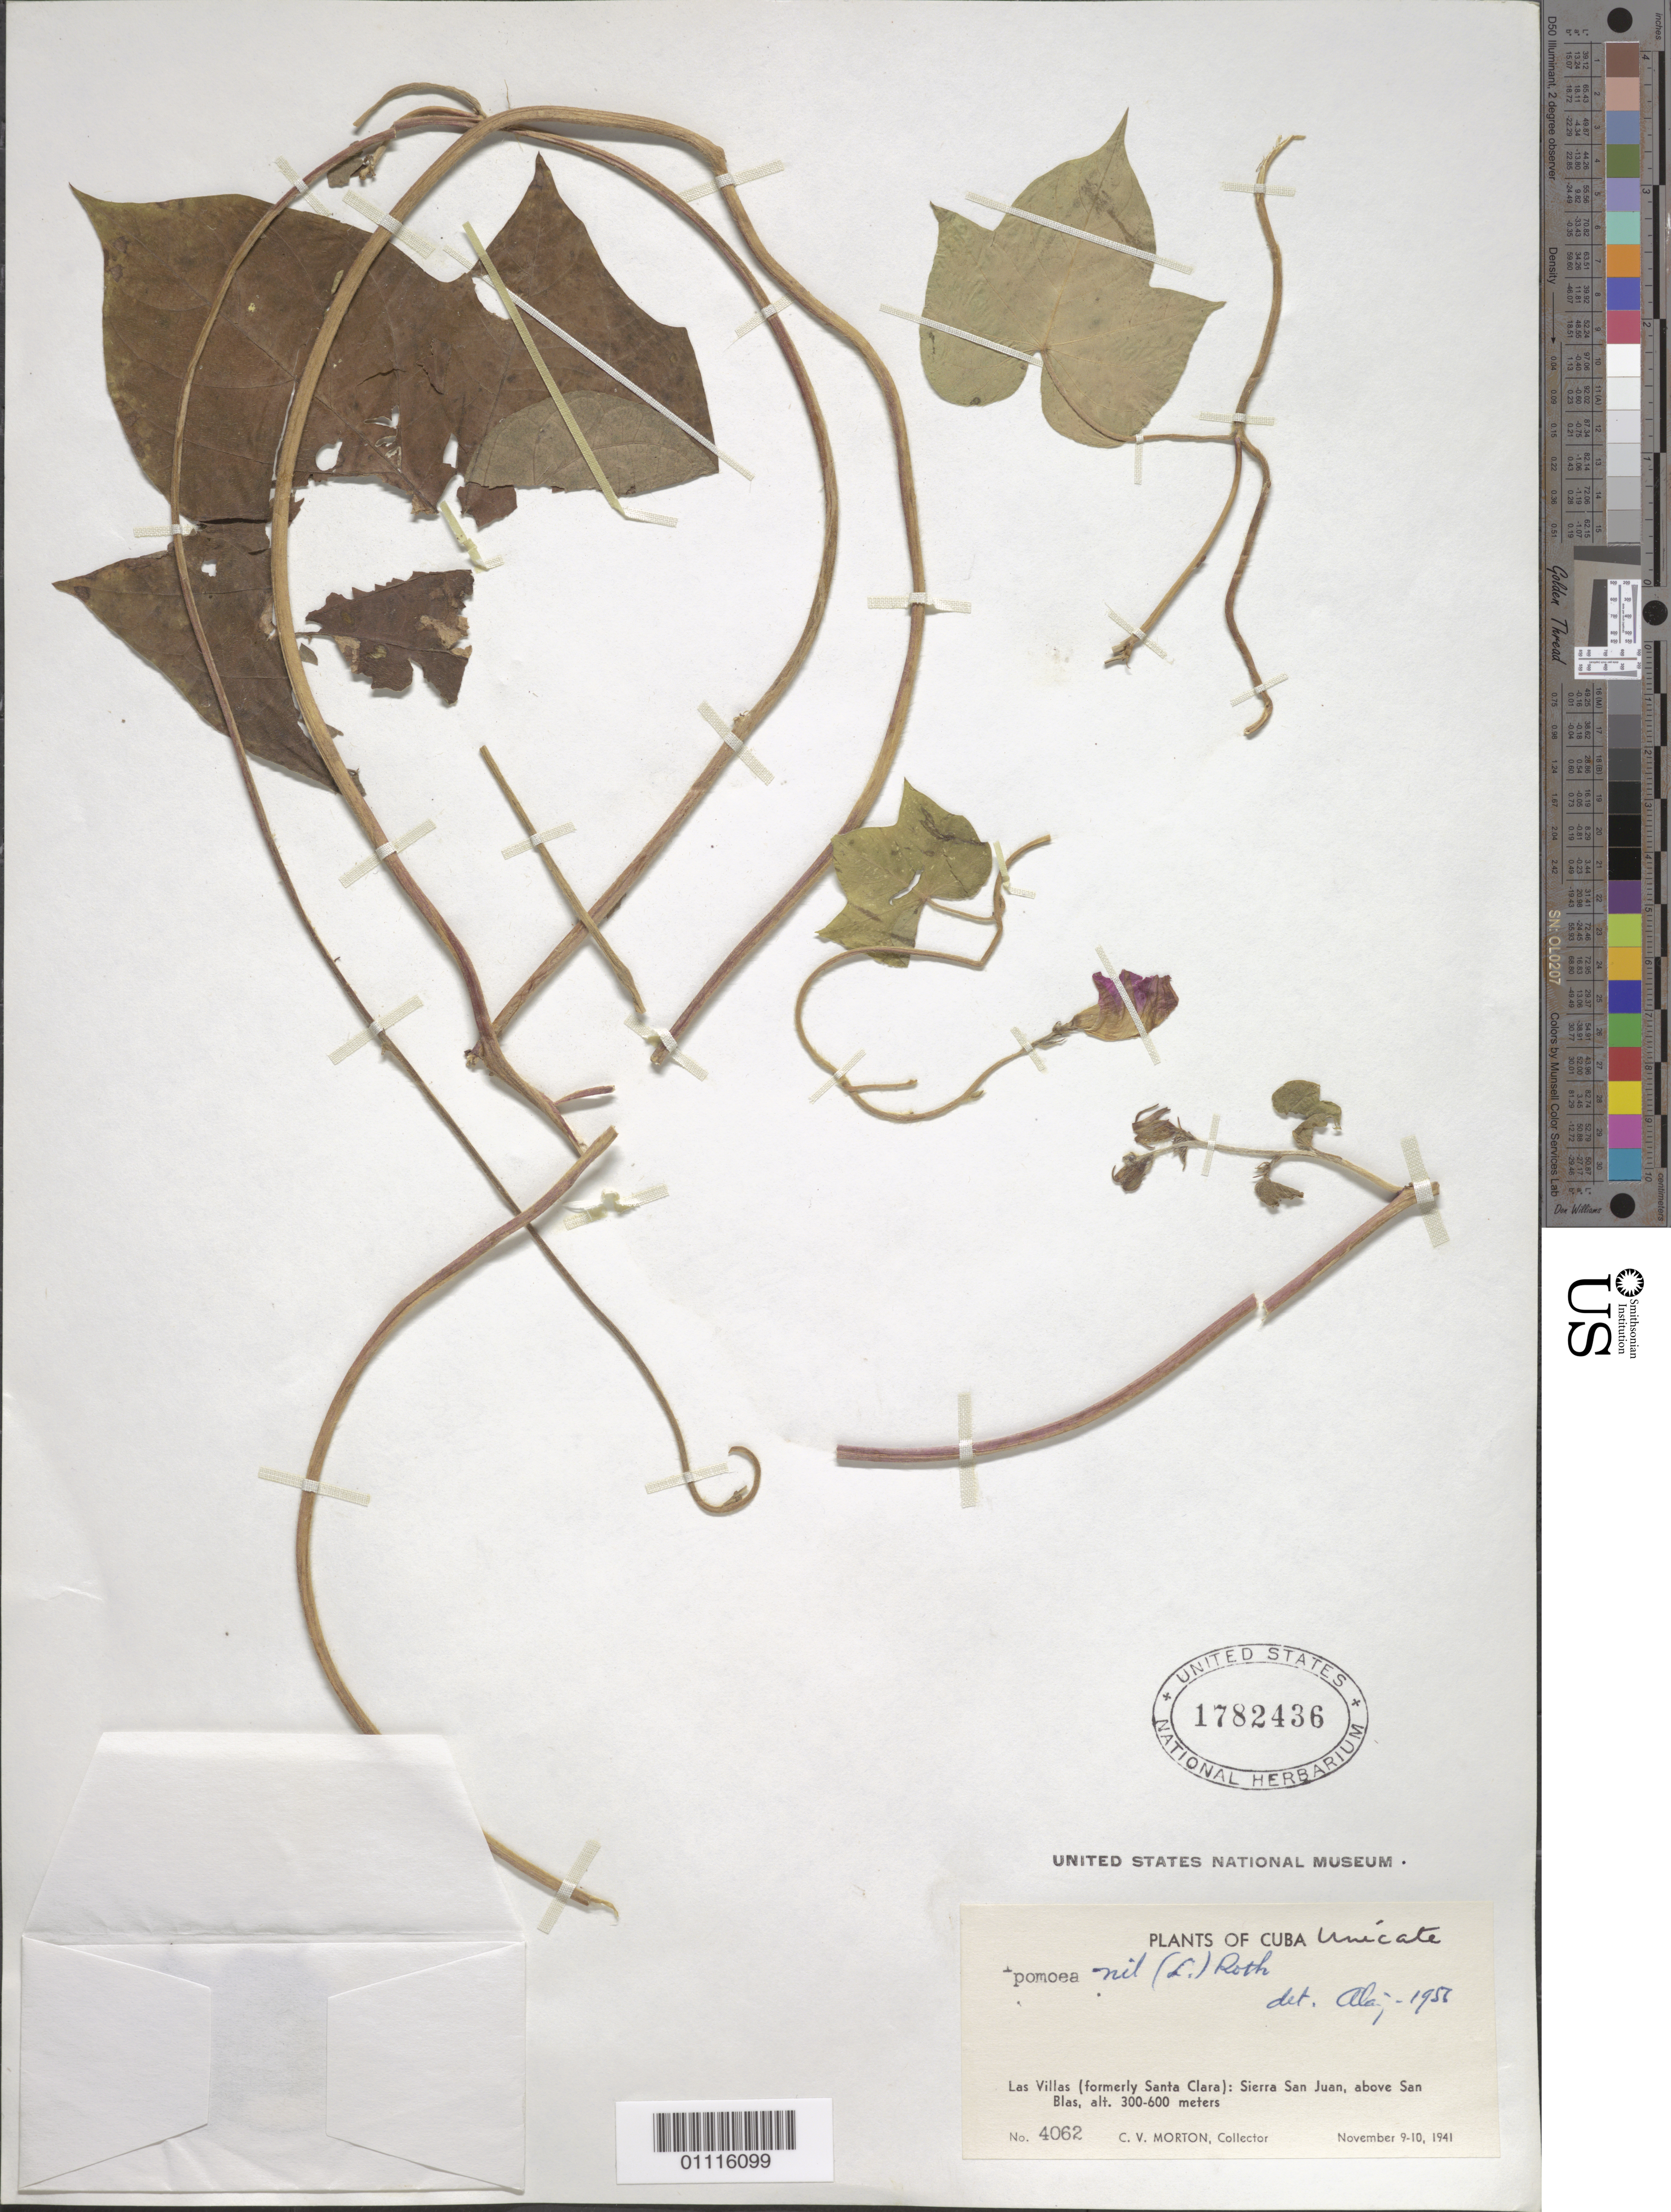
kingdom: Plantae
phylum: Tracheophyta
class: Magnoliopsida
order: Solanales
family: Convolvulaceae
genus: Ipomoea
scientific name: Ipomoea nil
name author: (L.) Roth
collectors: C. V. Morton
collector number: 4062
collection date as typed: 09 Nov 1941 to 10 Nov 1941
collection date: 1941-11-09/1941-11-10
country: Cuba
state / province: Cienfuegos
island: Cuba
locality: Sierra San Juan, above San Blas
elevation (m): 300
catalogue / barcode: US 1782436